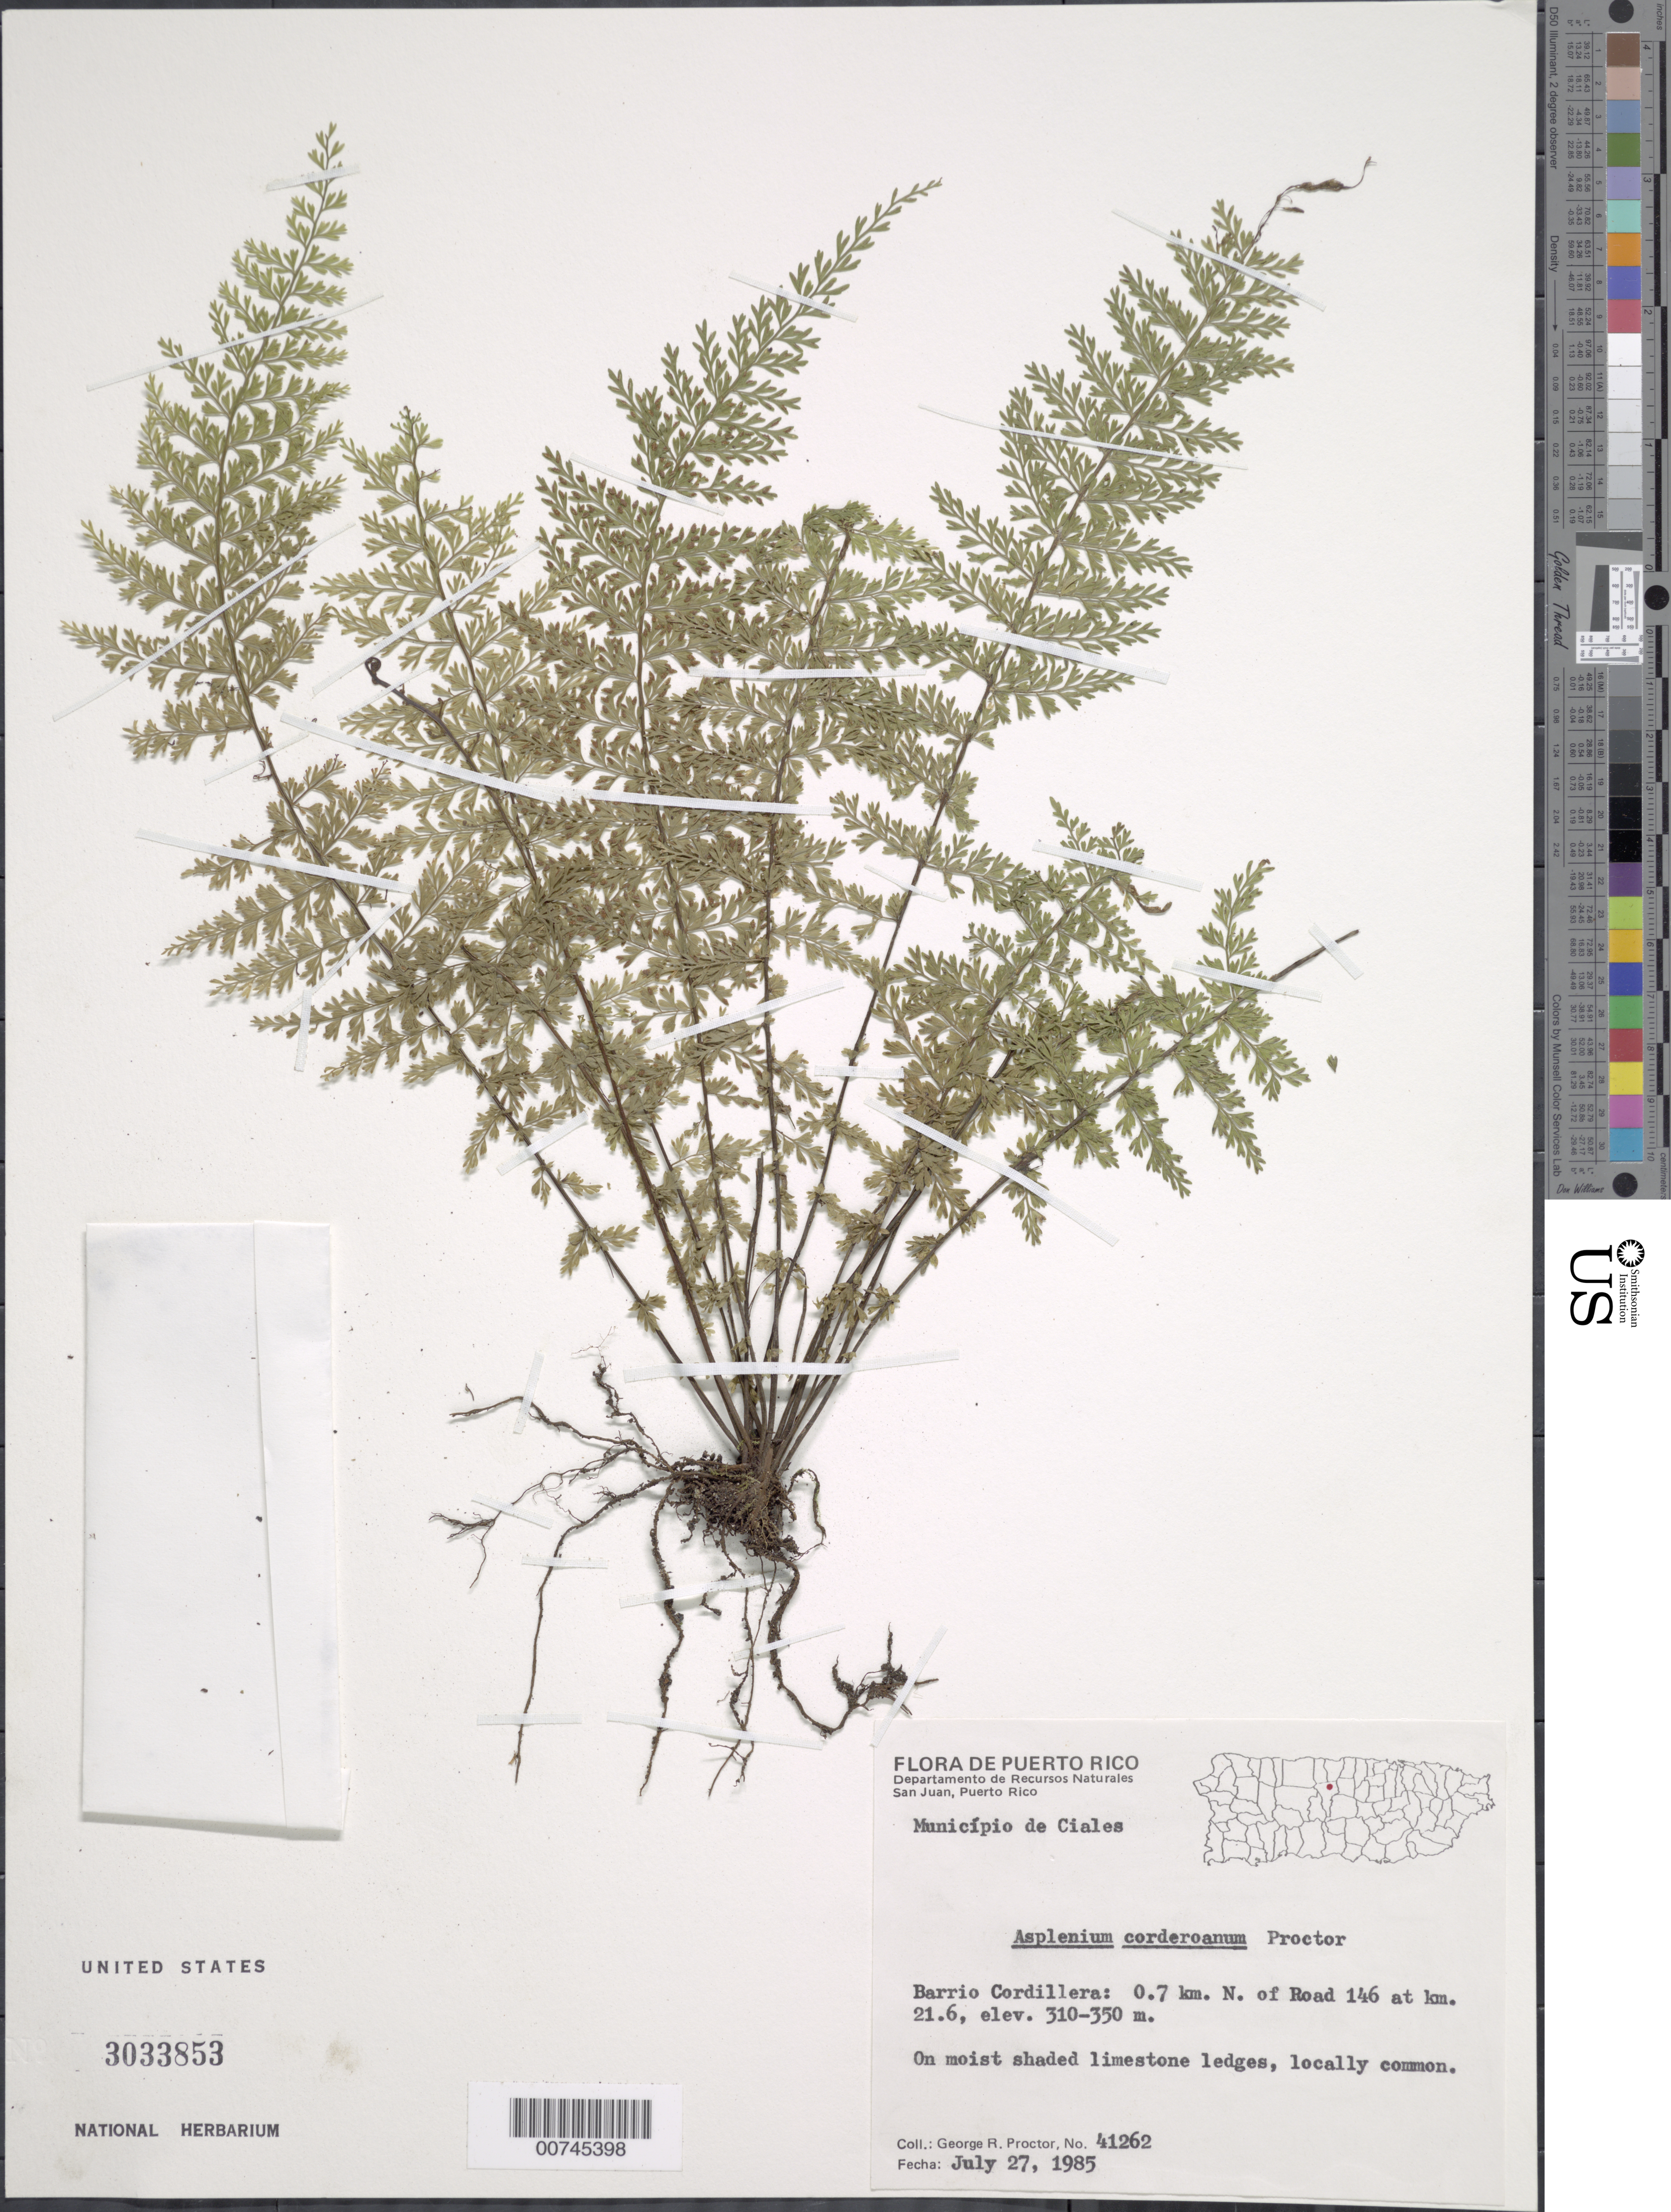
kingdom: Plantae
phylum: Tracheophyta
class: Polypodiopsida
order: Polypodiales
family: Aspleniaceae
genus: Asplenium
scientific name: Asplenium corderoanum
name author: Proctor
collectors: G. R. Proctor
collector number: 41262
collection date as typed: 27 Jul 1985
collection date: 1985-07-27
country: Puerto Rico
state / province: Ciales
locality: Barrio Cordillera: 0.7 km N of road 146 at km 21.6. Municipio de Ciales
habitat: On moist shaded limestone ledges; locally common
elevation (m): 310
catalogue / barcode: US 3033853